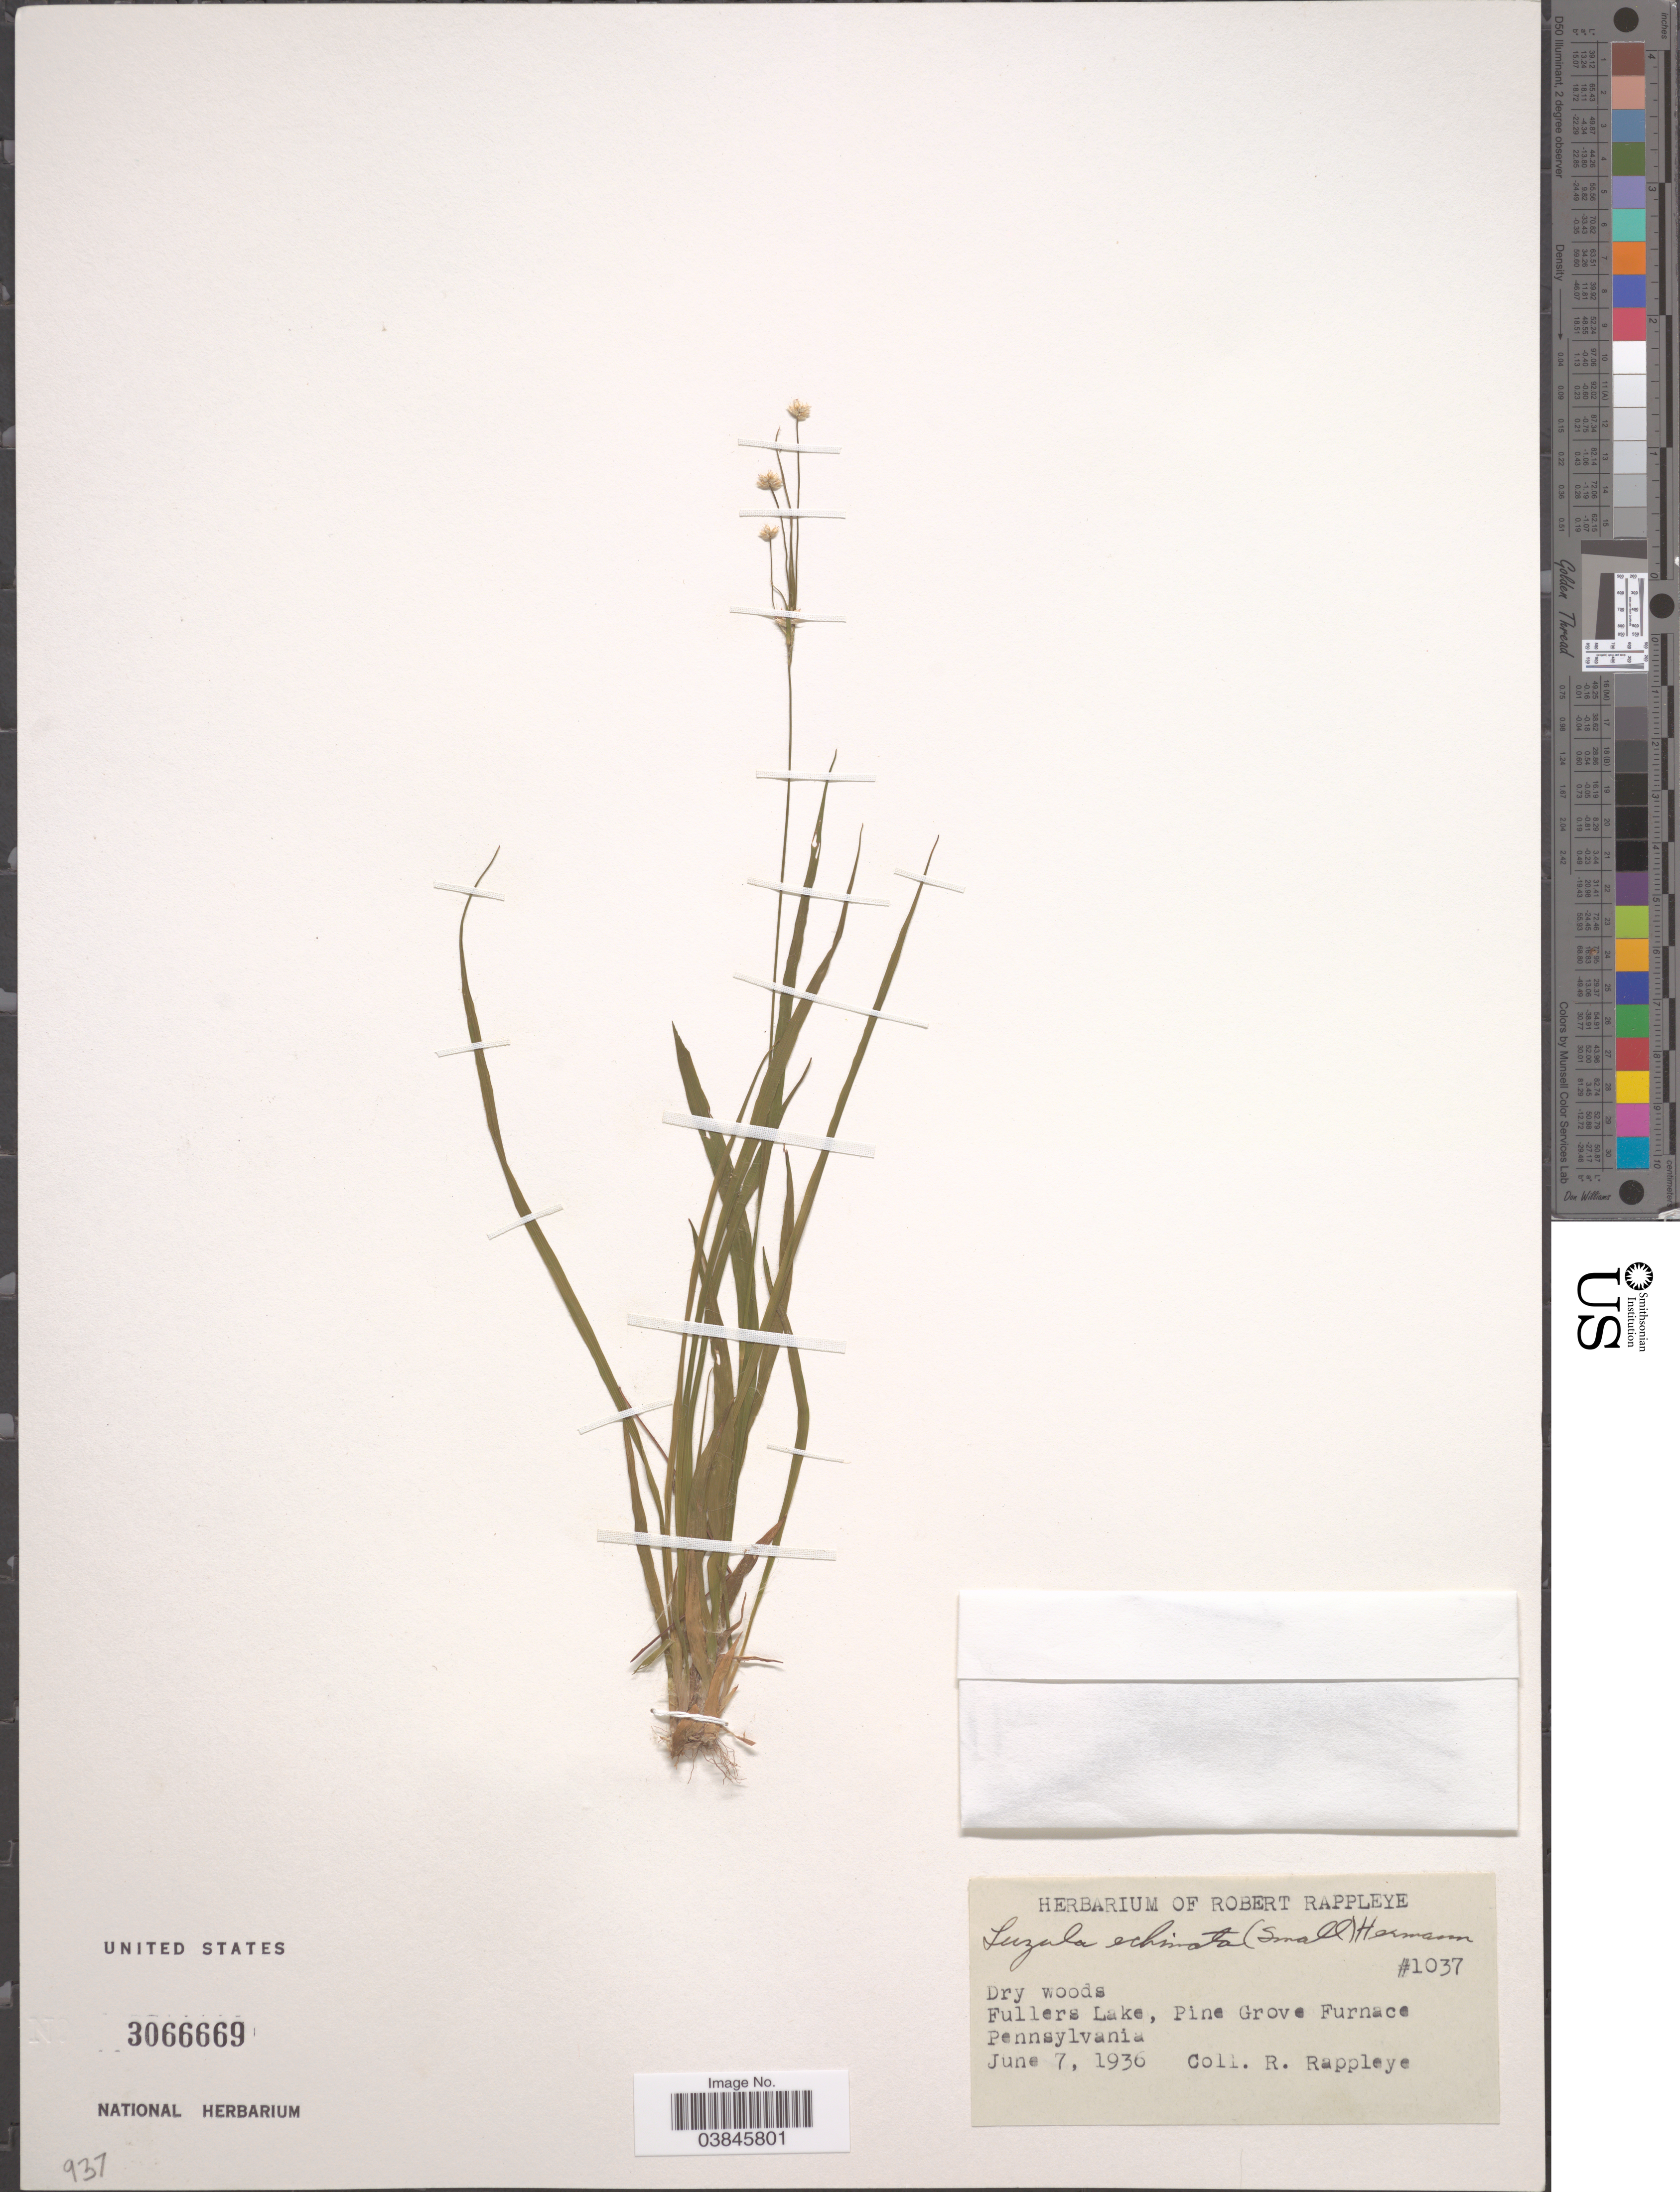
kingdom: Plantae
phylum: Tracheophyta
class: Liliopsida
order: Poales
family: Juncaceae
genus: Luzula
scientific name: Luzula echinata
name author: (Small) F.J. Herm.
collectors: R. Rappleye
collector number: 1037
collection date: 1936-06-07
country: United States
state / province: Pennsylvania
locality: Fullers Lake, Pine Grove Furnace.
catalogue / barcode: US 3066669